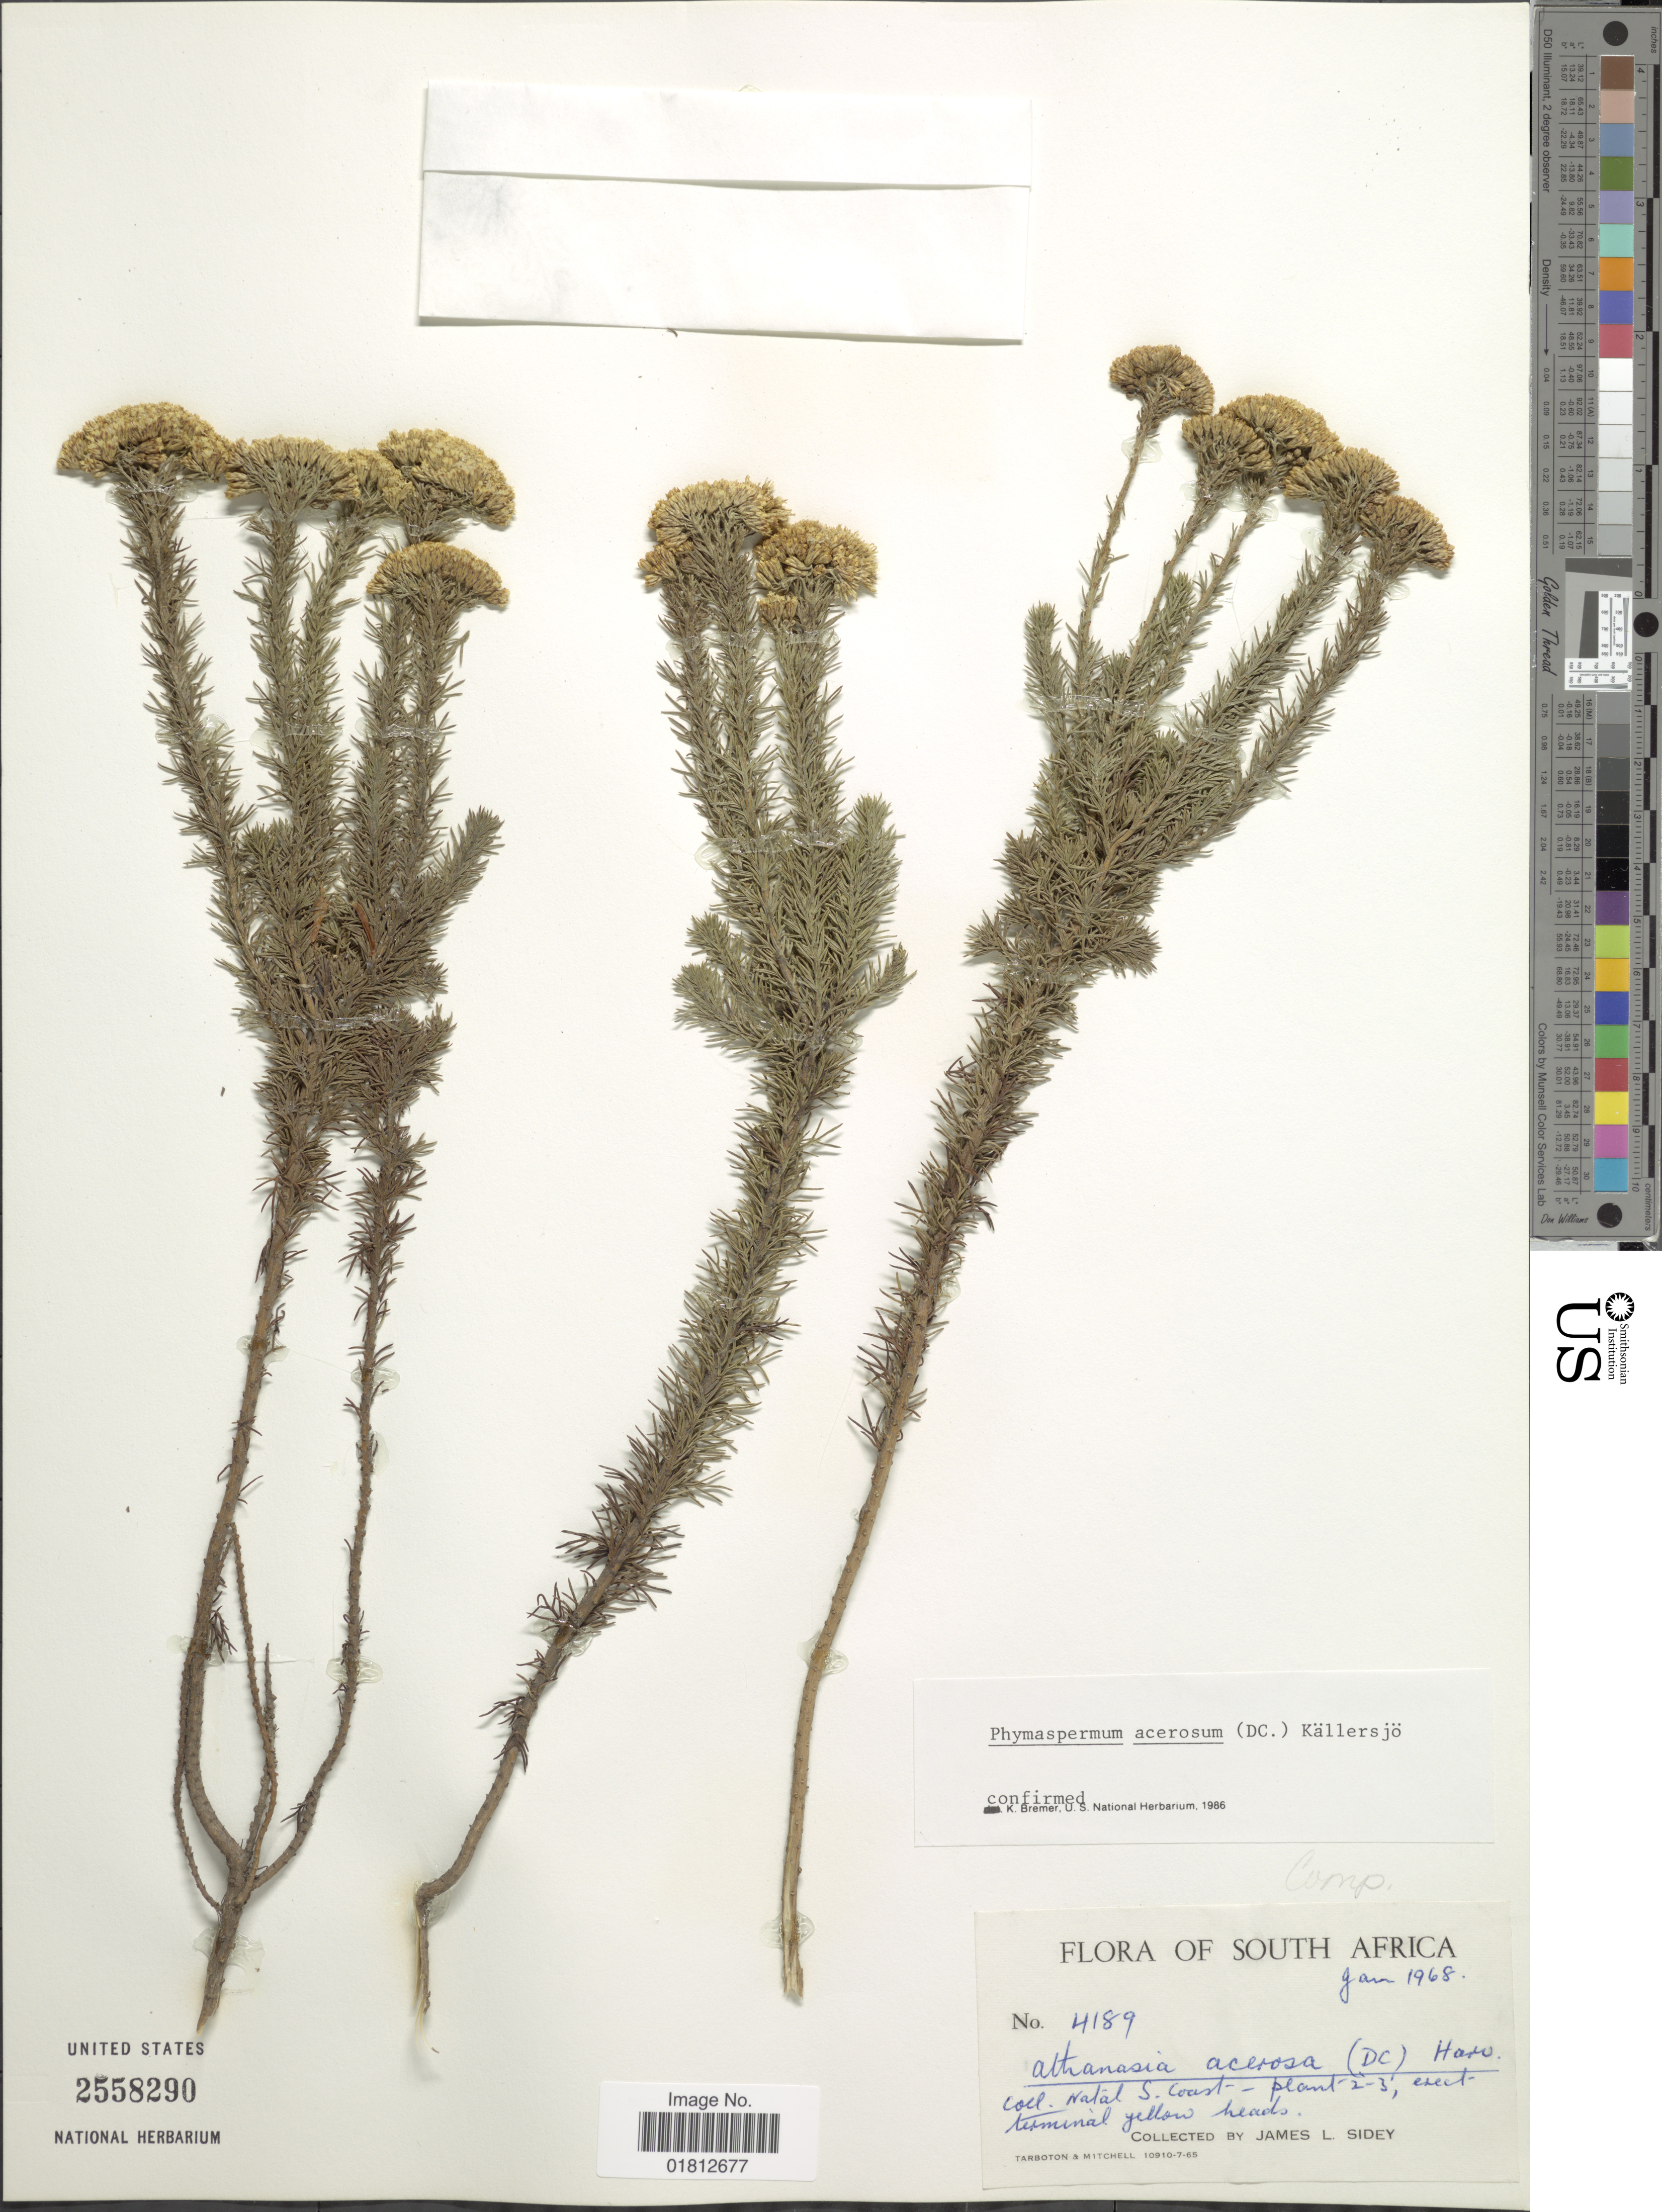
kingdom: Plantae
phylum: Tracheophyta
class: Magnoliopsida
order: Asterales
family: Asteraceae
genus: Phymaspermum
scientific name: Phymaspermum acerosum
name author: (DC.) Källersjö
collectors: J. L. Sidey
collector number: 4189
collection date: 1968-01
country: South Africa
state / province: KwaZulu-Natal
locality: Natal S. Coast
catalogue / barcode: US 2558290